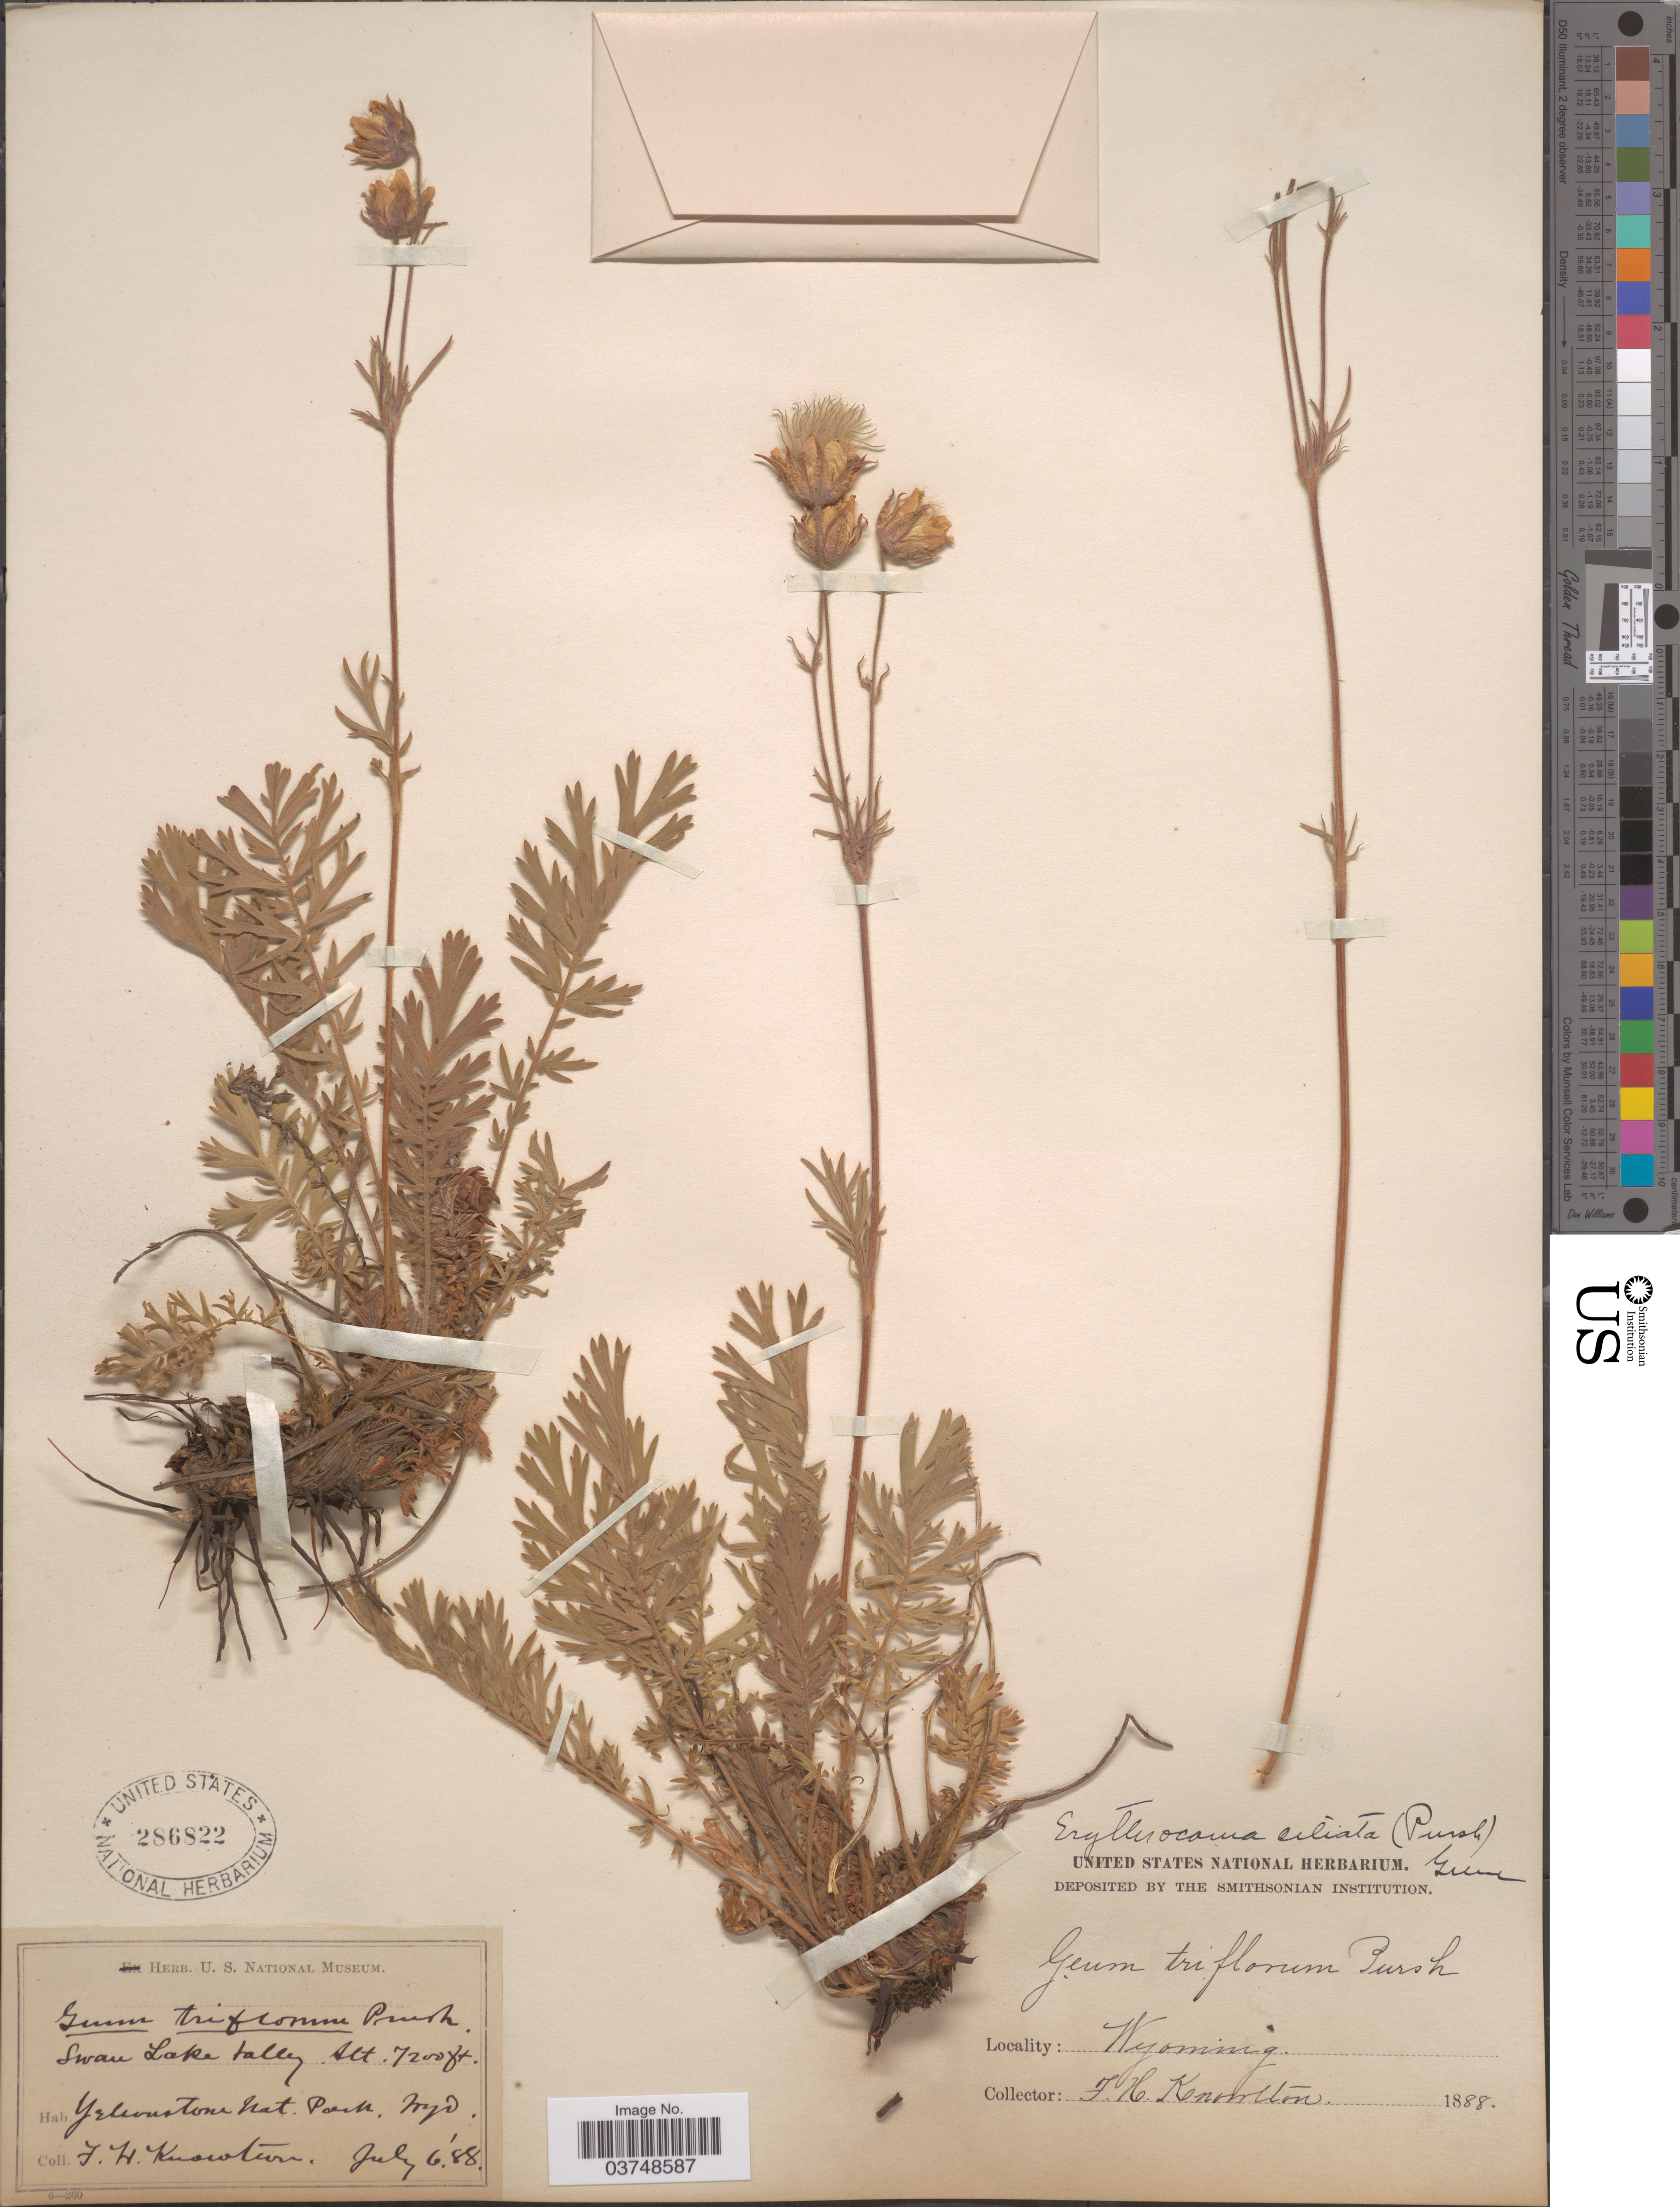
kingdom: Plantae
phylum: Tracheophyta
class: Magnoliopsida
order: Rosales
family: Rosaceae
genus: Geum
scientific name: Geum triflorum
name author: Pursh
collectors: T. H. Knowlton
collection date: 1888-07-06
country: United States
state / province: Wyoming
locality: Swan Lake Valley. Yellowstone Nat. Park.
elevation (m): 2195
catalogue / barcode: US 286822